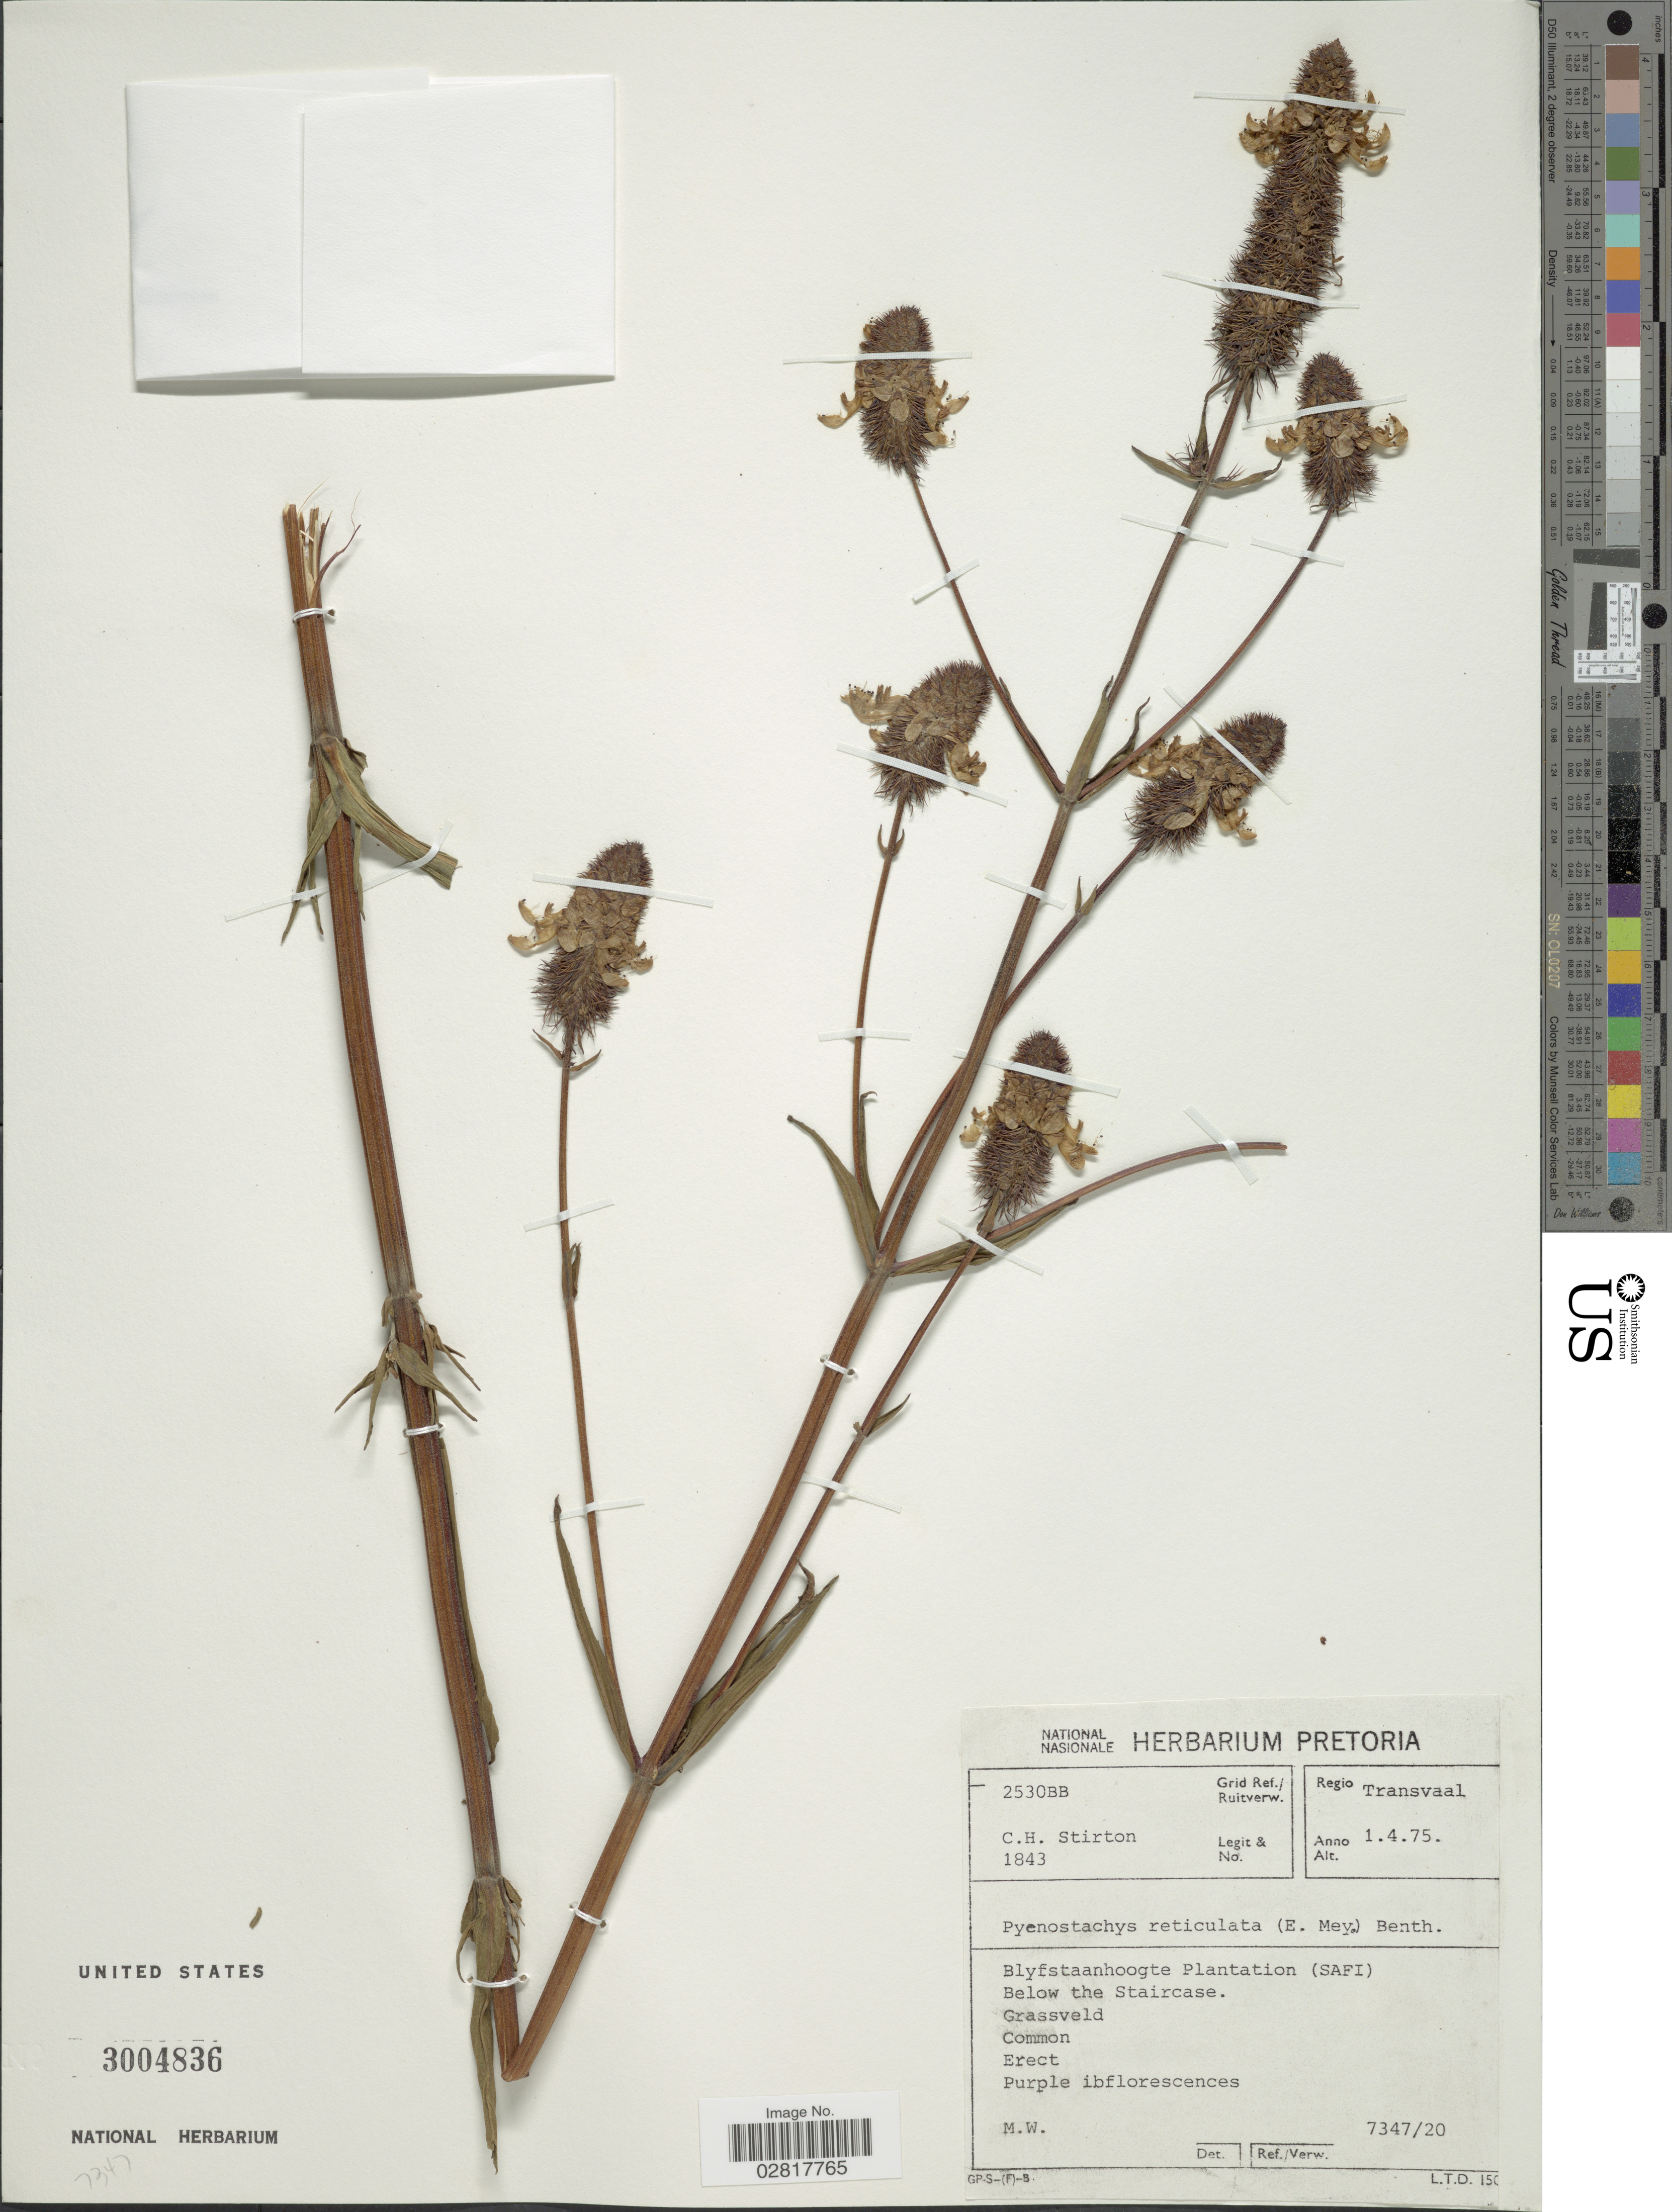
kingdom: Plantae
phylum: Tracheophyta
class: Magnoliopsida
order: Lamiales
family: Lamiaceae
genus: Pycnostachys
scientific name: Pycnostachys reticulata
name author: (E. Mey.) Benth.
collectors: C. H. Stirton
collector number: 1843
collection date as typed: Transcribed d/m/y: 1/4/75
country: South Africa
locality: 2530BB Grid Ref./ Ruitverw. Regio Transvaal. Blyfstaanhoogte Plantation (SAFI). Below the Staircase.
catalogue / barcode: US 3004836